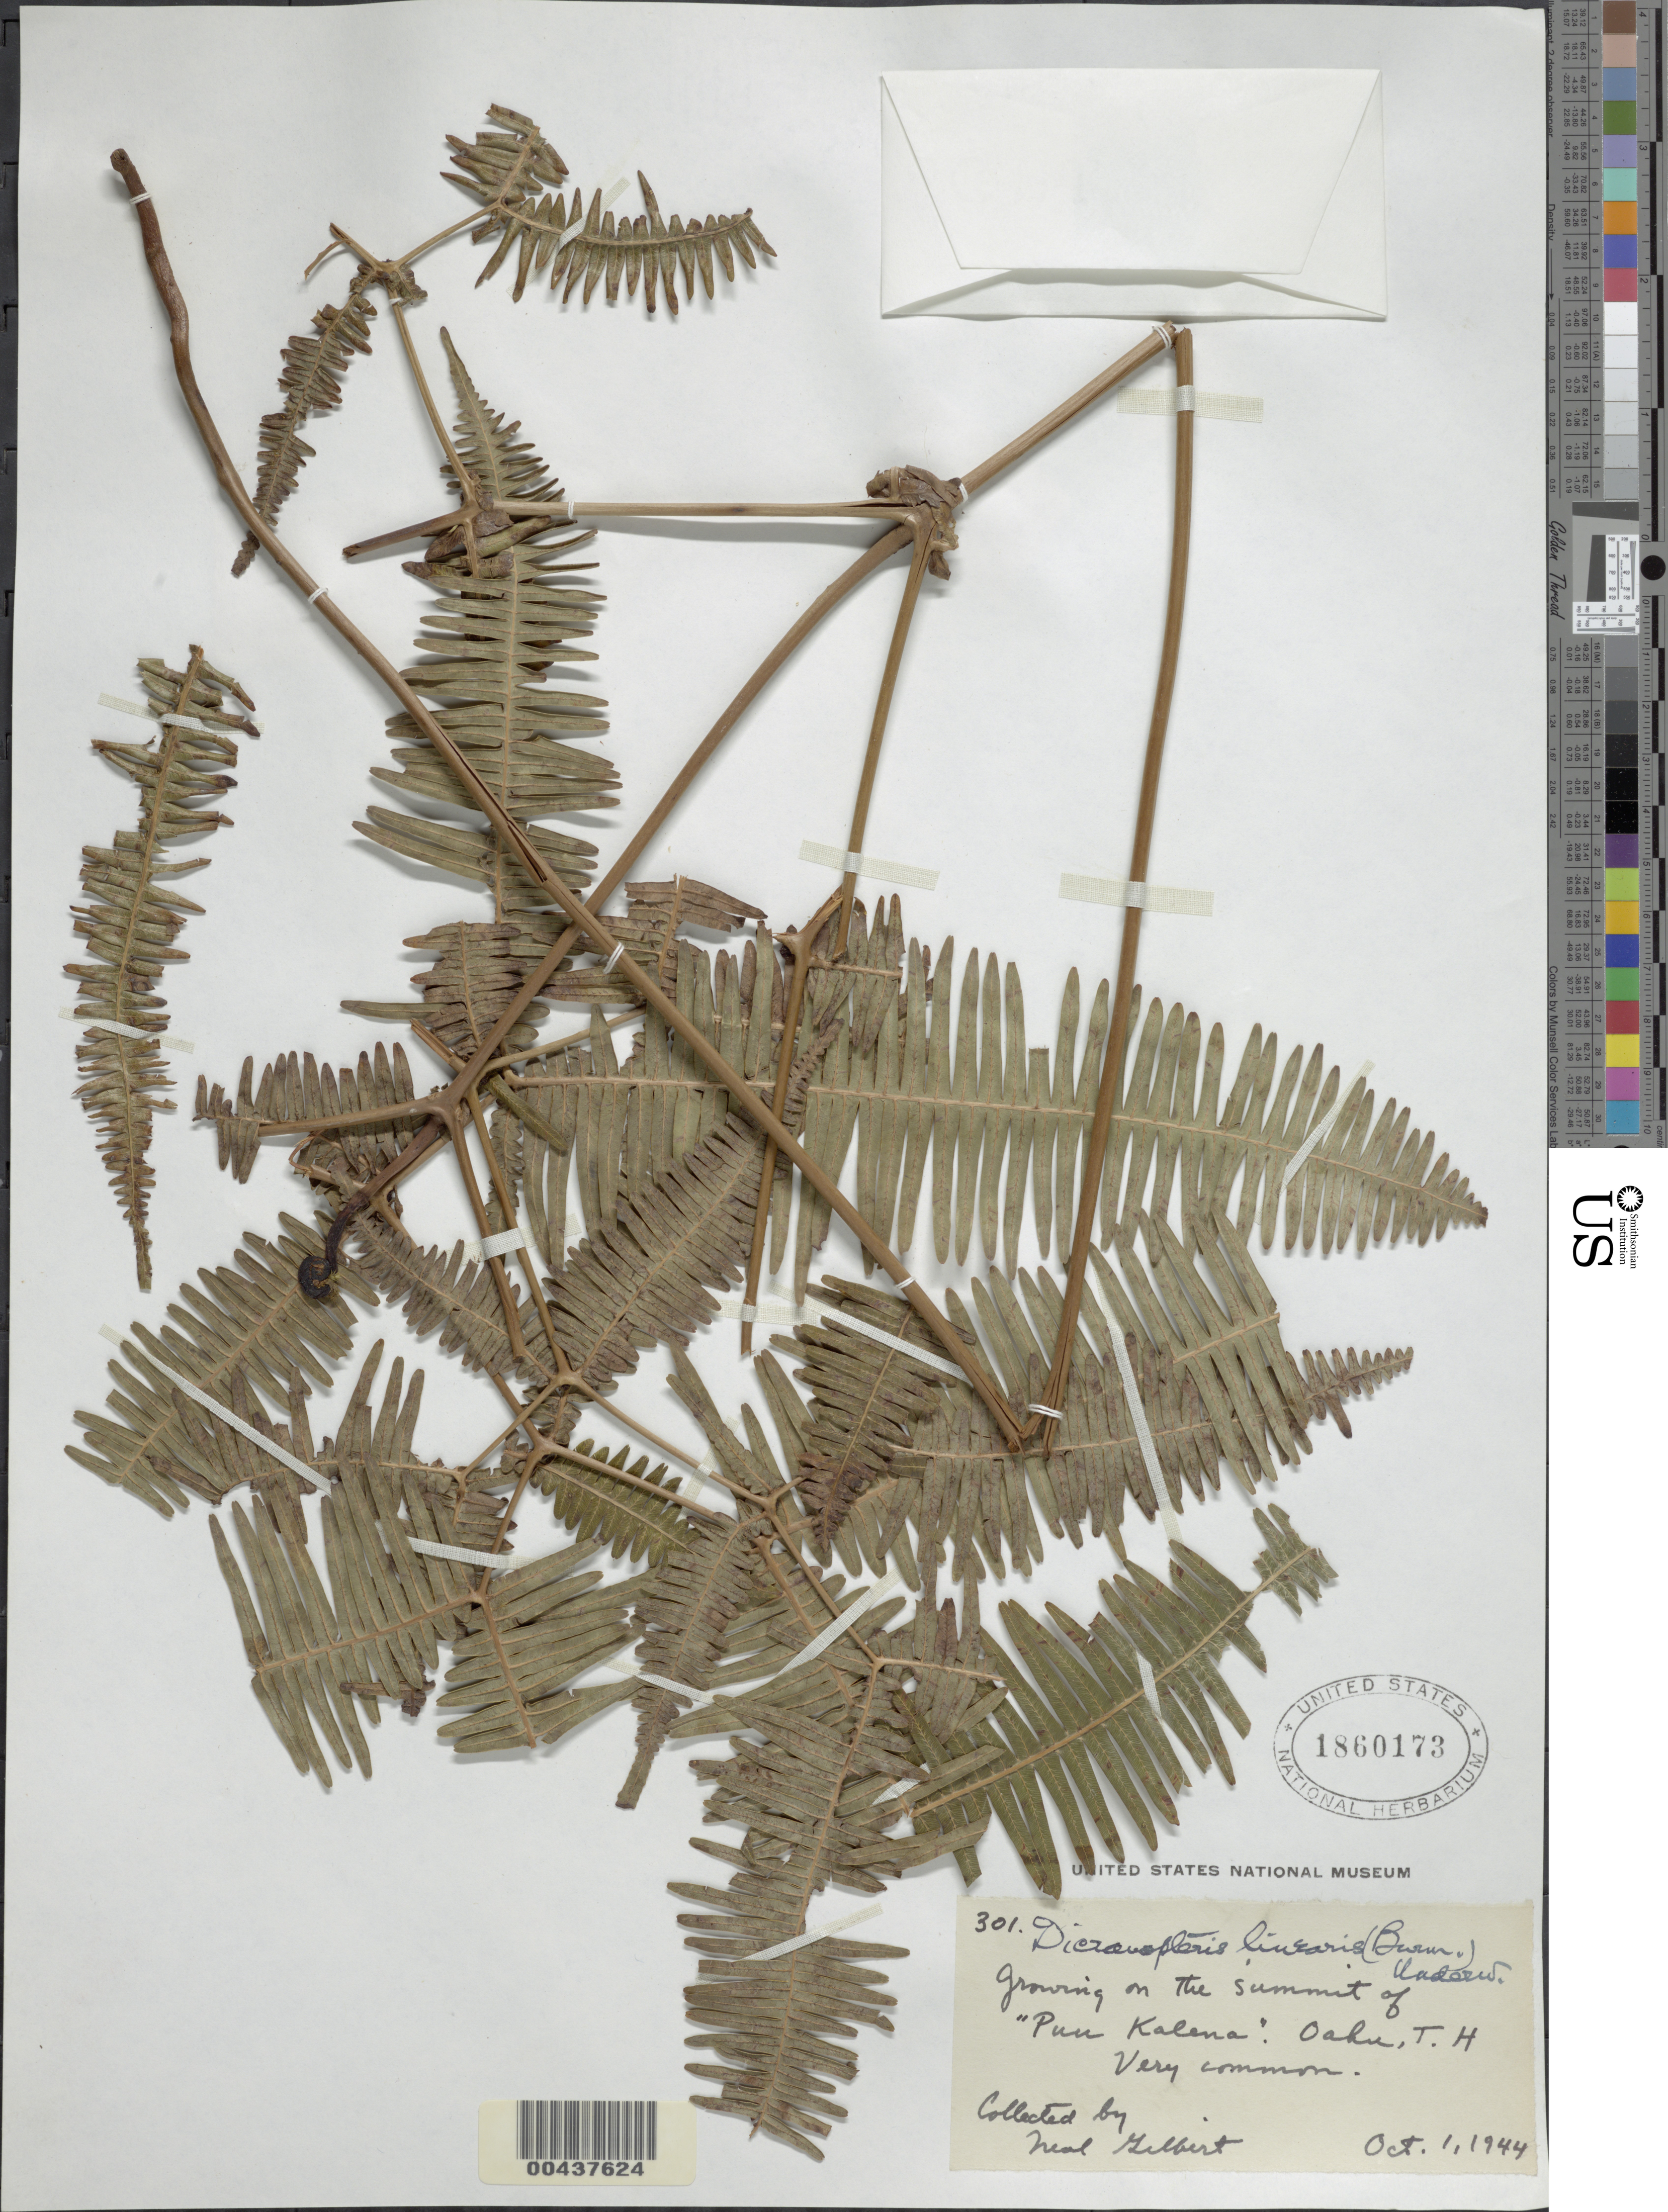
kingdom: Plantae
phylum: Tracheophyta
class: Polypodiopsida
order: Gleicheniales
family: Gleicheniaceae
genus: Dicranopteris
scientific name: Dicranopteris linearis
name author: (Burm. f.) Underw.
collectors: N. Gilbert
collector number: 301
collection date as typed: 1 Oct 1944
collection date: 1944-10-01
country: United States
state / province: Hawaii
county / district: Honolulu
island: Oahu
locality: summit of Puu Kalena, Oahu, T.H.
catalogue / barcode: US 1860173